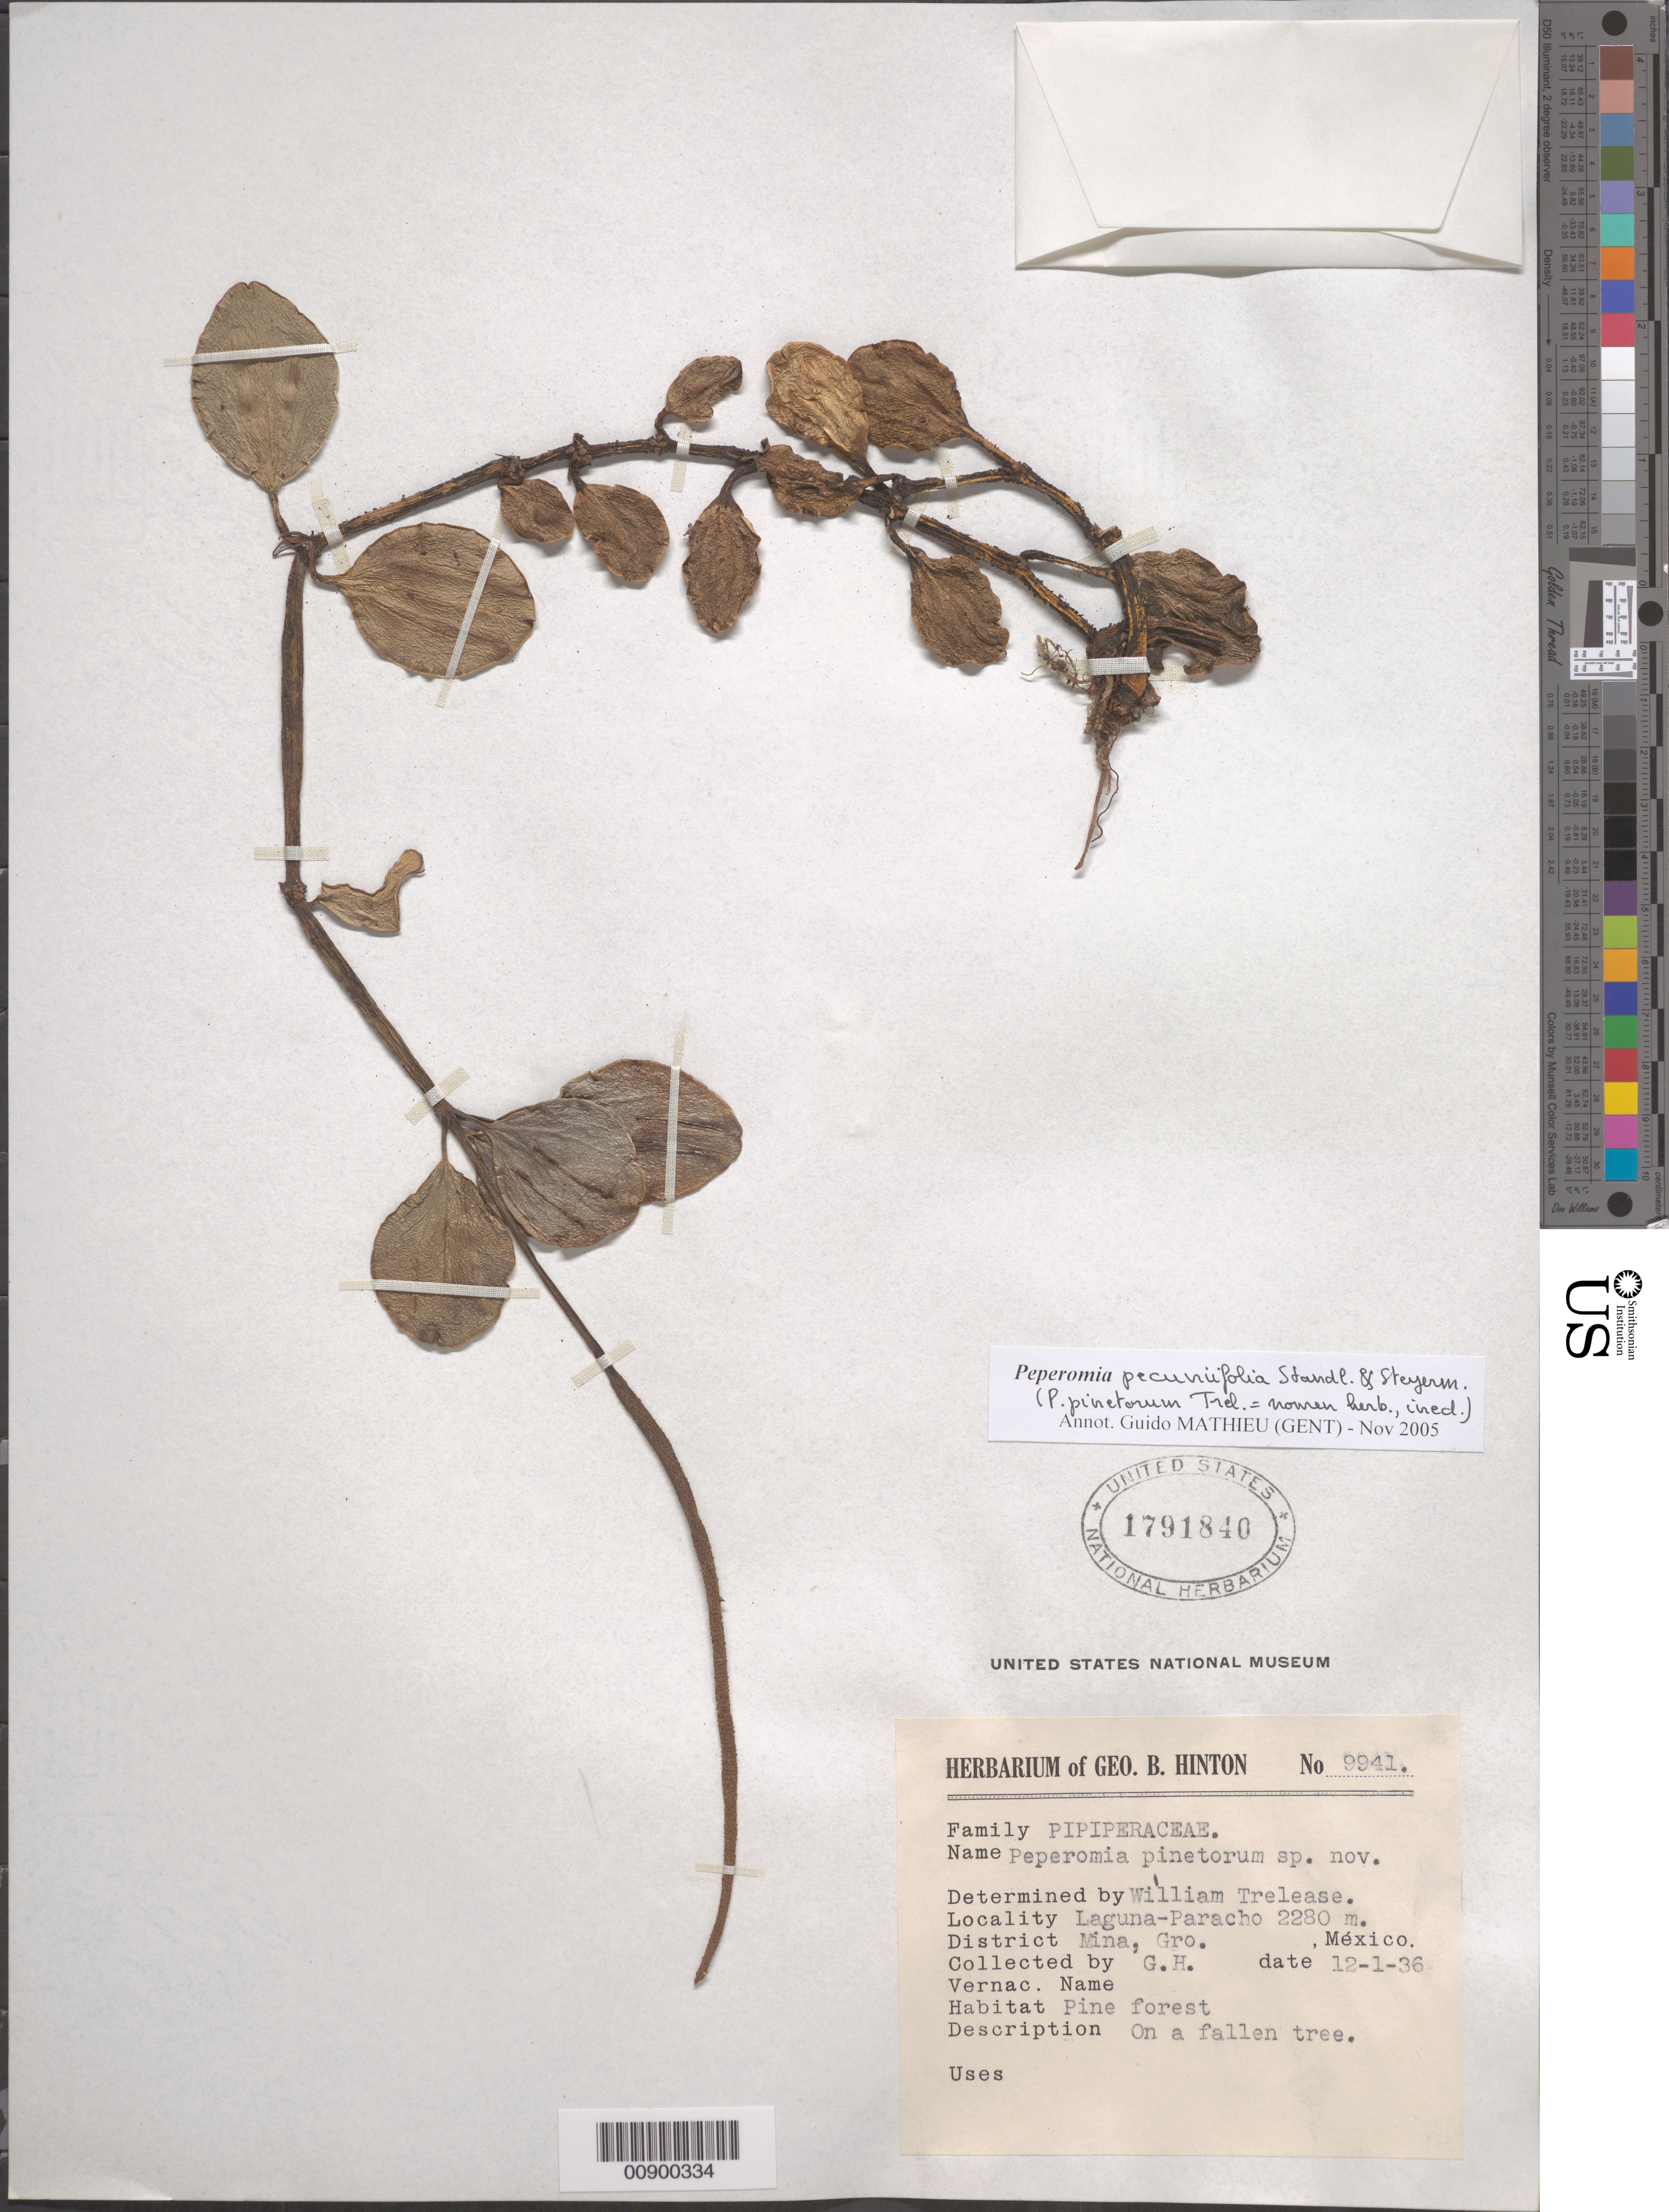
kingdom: Plantae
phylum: Tracheophyta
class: Magnoliopsida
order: Piperales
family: Piperaceae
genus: Peperomia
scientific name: Peperomia pecuniifolia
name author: Trel. & Standl.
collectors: G. B. Hinton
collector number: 9941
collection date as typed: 01 Dec 1936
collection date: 1936-12-01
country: Mexico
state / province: Guerrero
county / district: Mina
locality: Laguna-Paracho, District Mina, Guerrero.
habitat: Pine forest. On a fallen tree.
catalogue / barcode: US 1791840